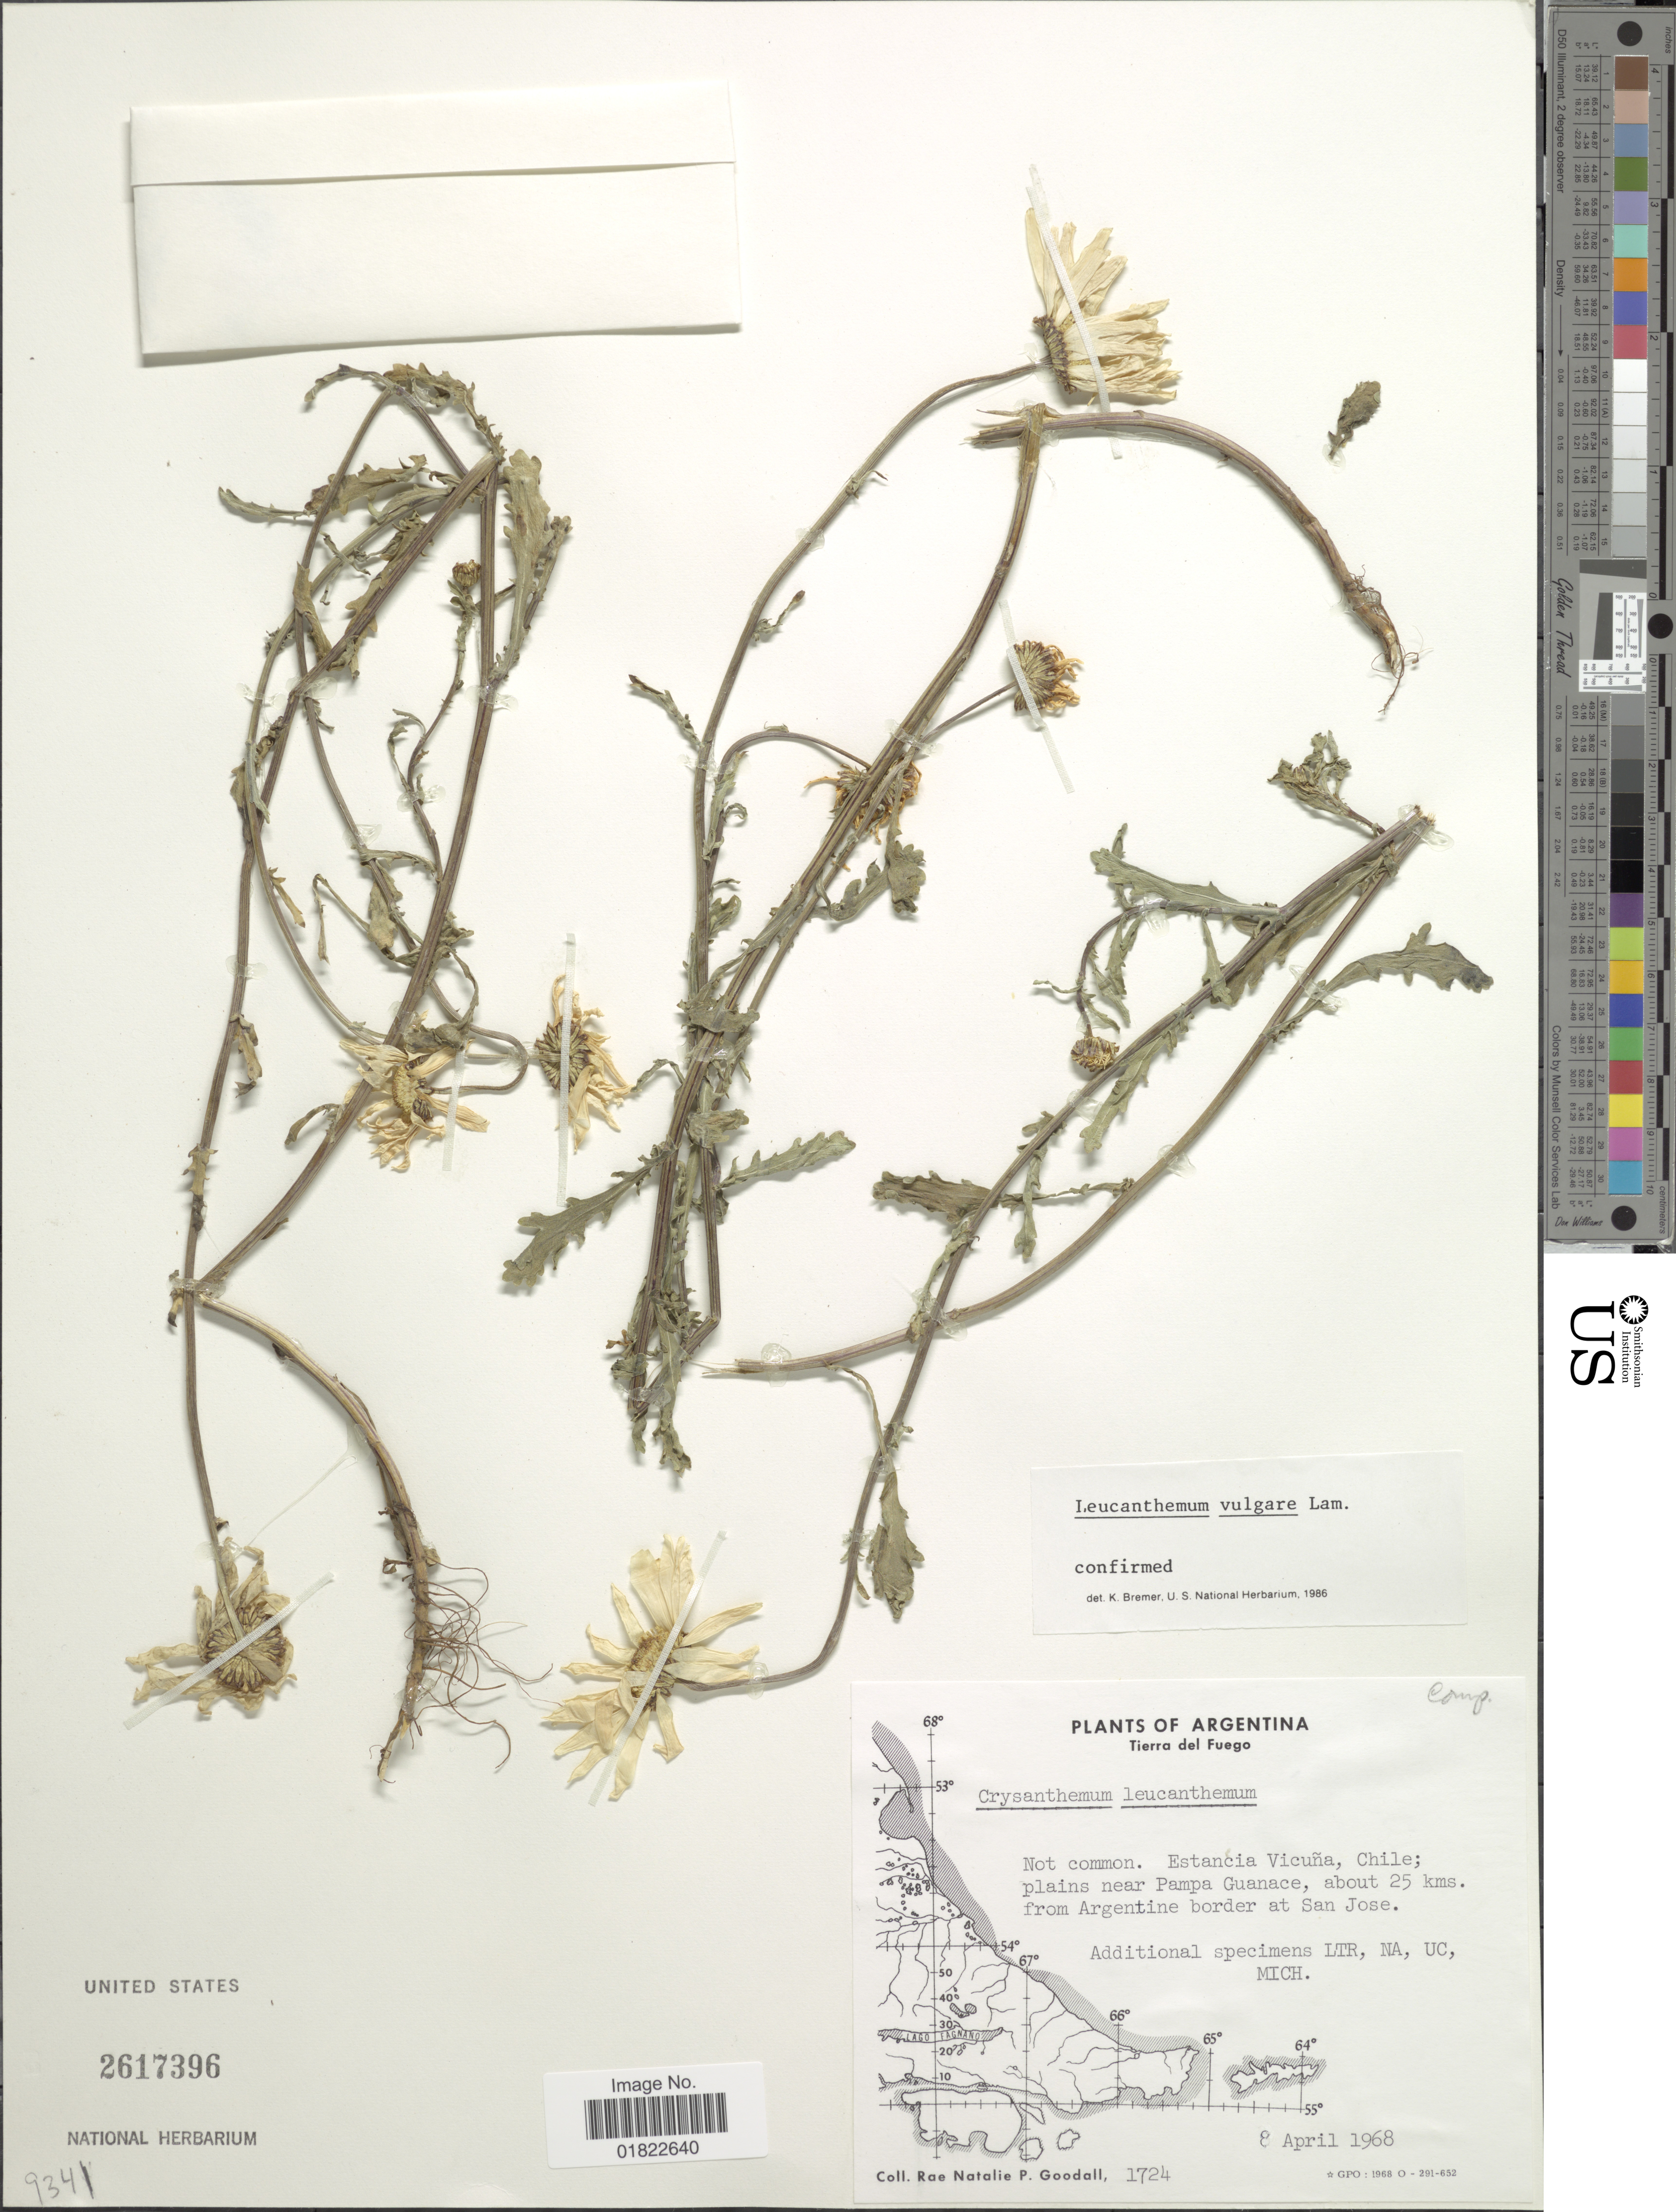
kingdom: Plantae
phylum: Tracheophyta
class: Magnoliopsida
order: Asterales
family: Asteraceae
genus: Leucanthemum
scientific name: Leucanthemum vulgare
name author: Lam.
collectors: R. Goodall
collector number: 1724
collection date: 1968-04-08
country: Chile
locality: Argentina. Tierra del Fuego. Estancia Vicuna, Chile. plains near Pampa Guanace, about 25 kms. from Argentine border at San Jose.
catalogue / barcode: US 2617396